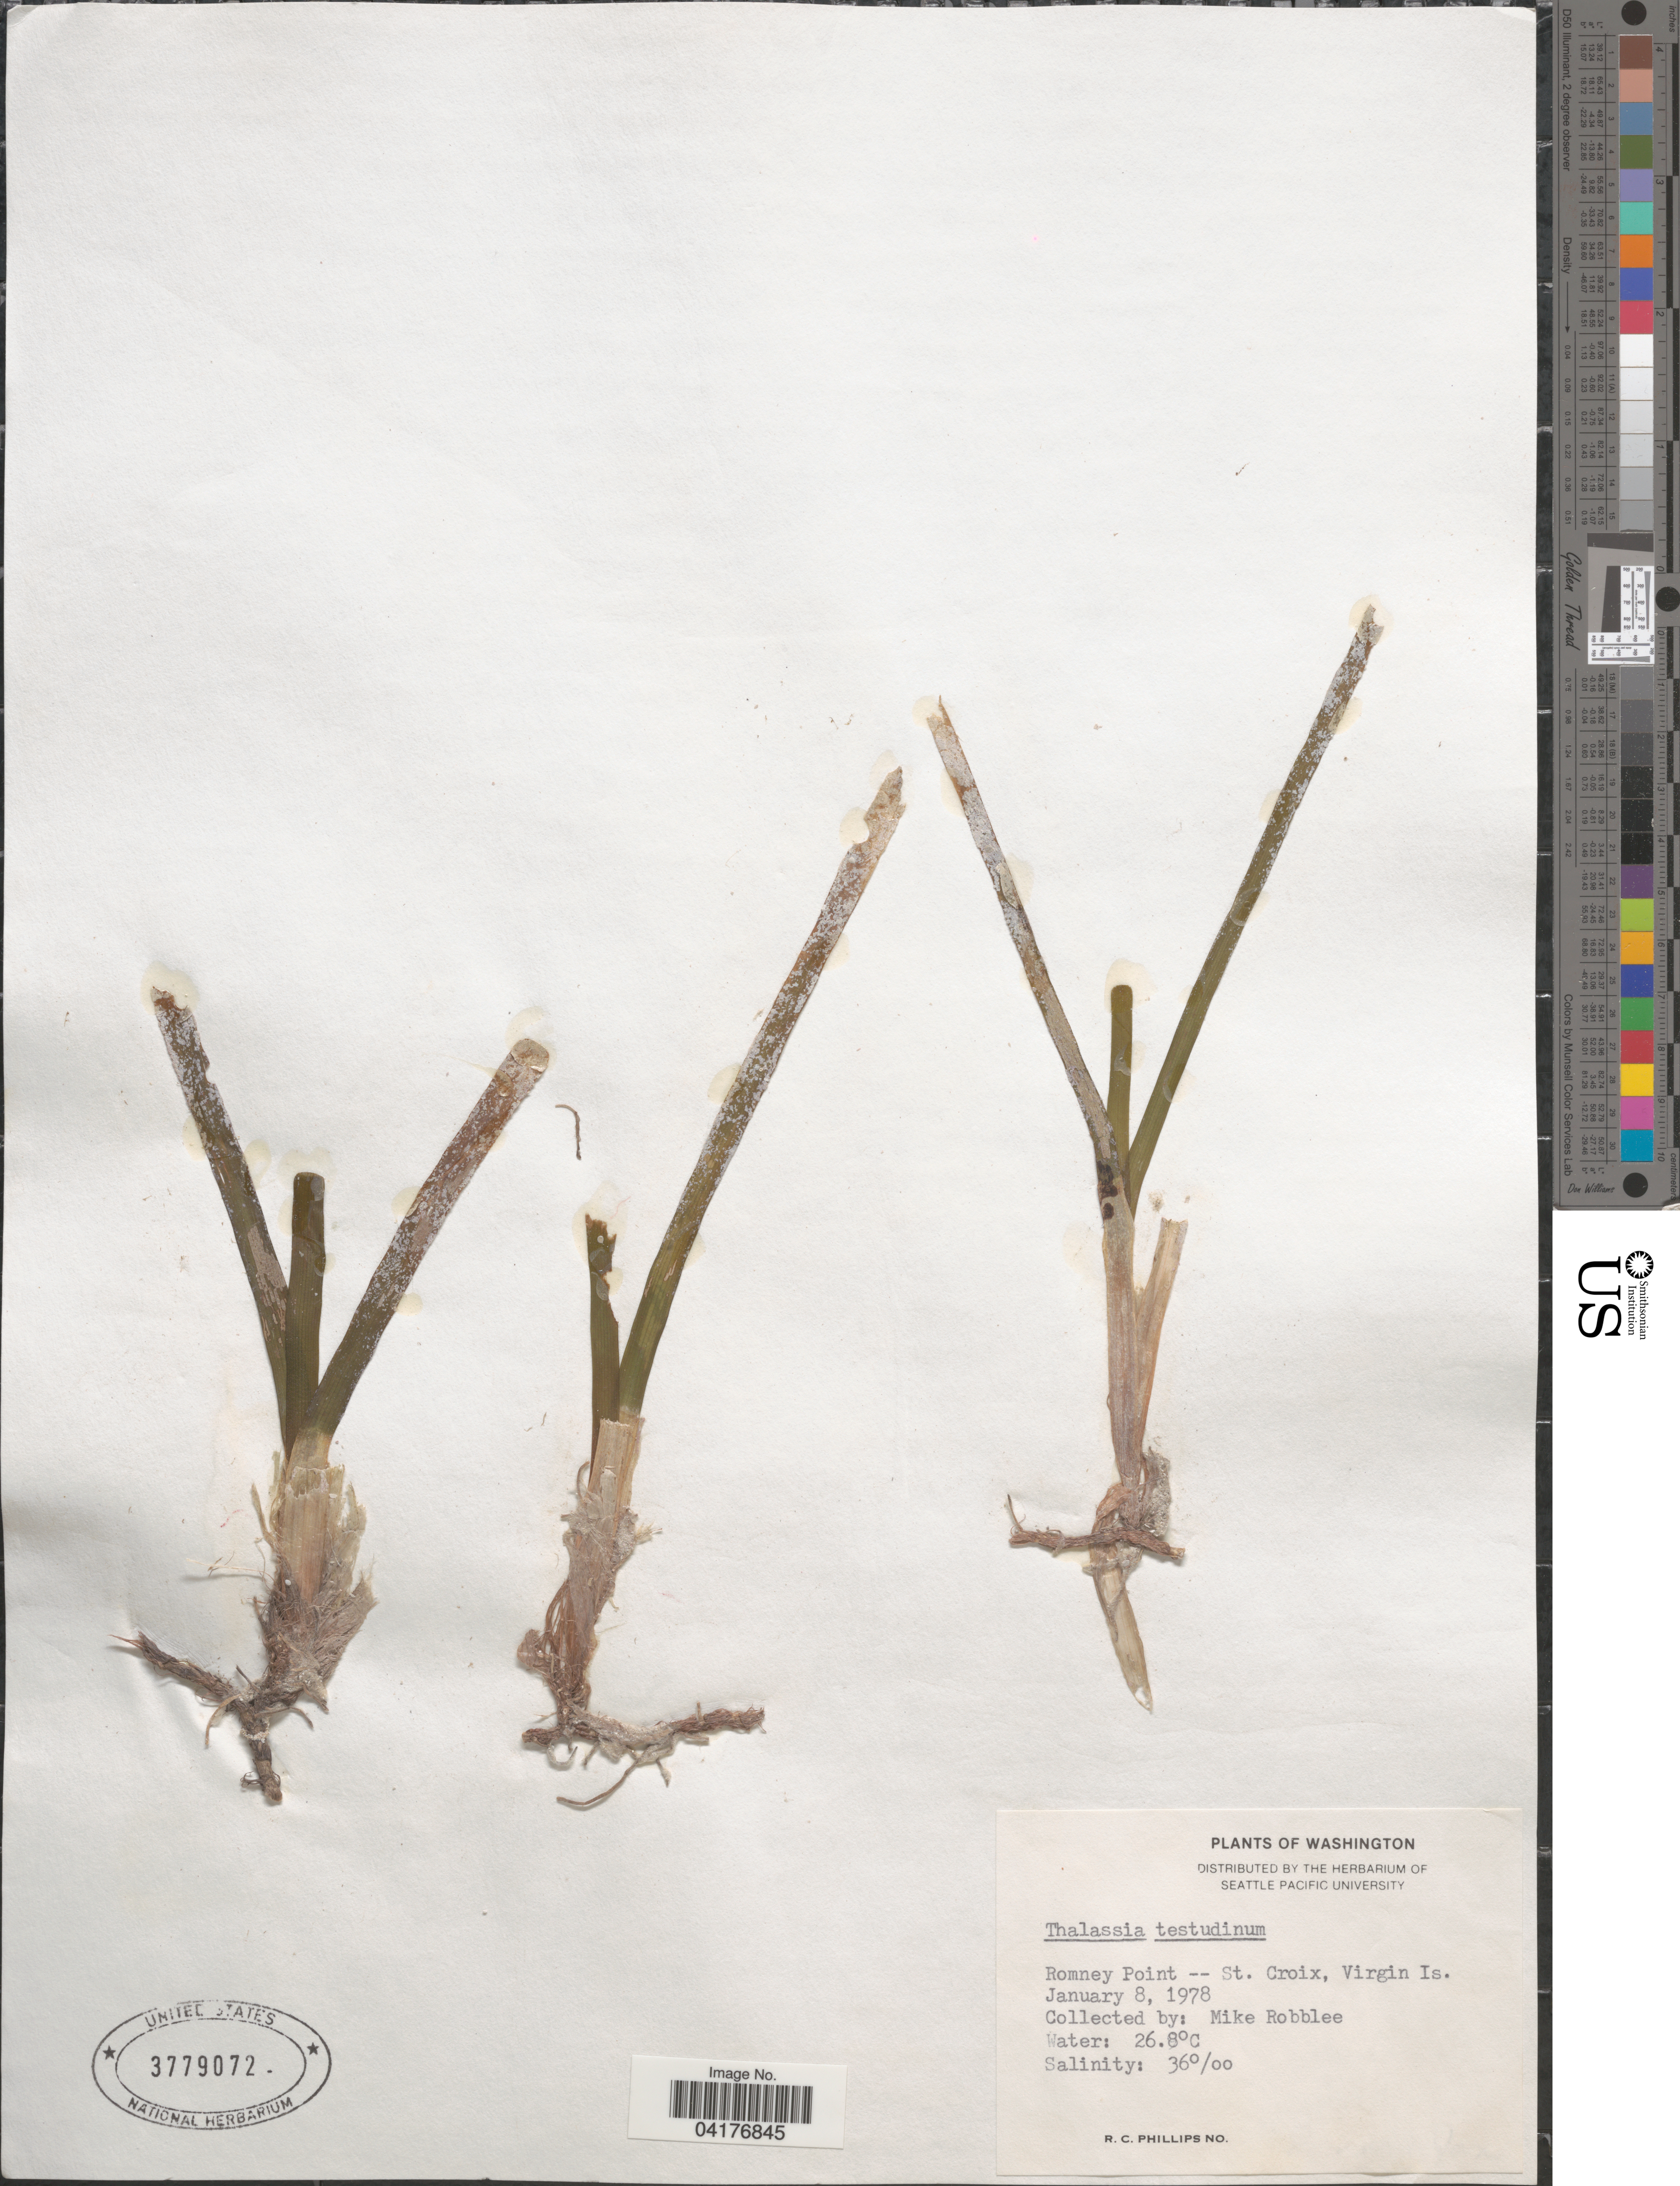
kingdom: Plantae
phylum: Tracheophyta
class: Liliopsida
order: Alismatales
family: Hydrocharitaceae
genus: Thalassia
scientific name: Thalassia testudinum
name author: Banks & Sol. ex K.D. Koenig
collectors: M. Robblee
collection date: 1978-01-08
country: U.S. Virgin Islands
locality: Romney Point -- St. Croix, Virgin Is.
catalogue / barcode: US 3779072